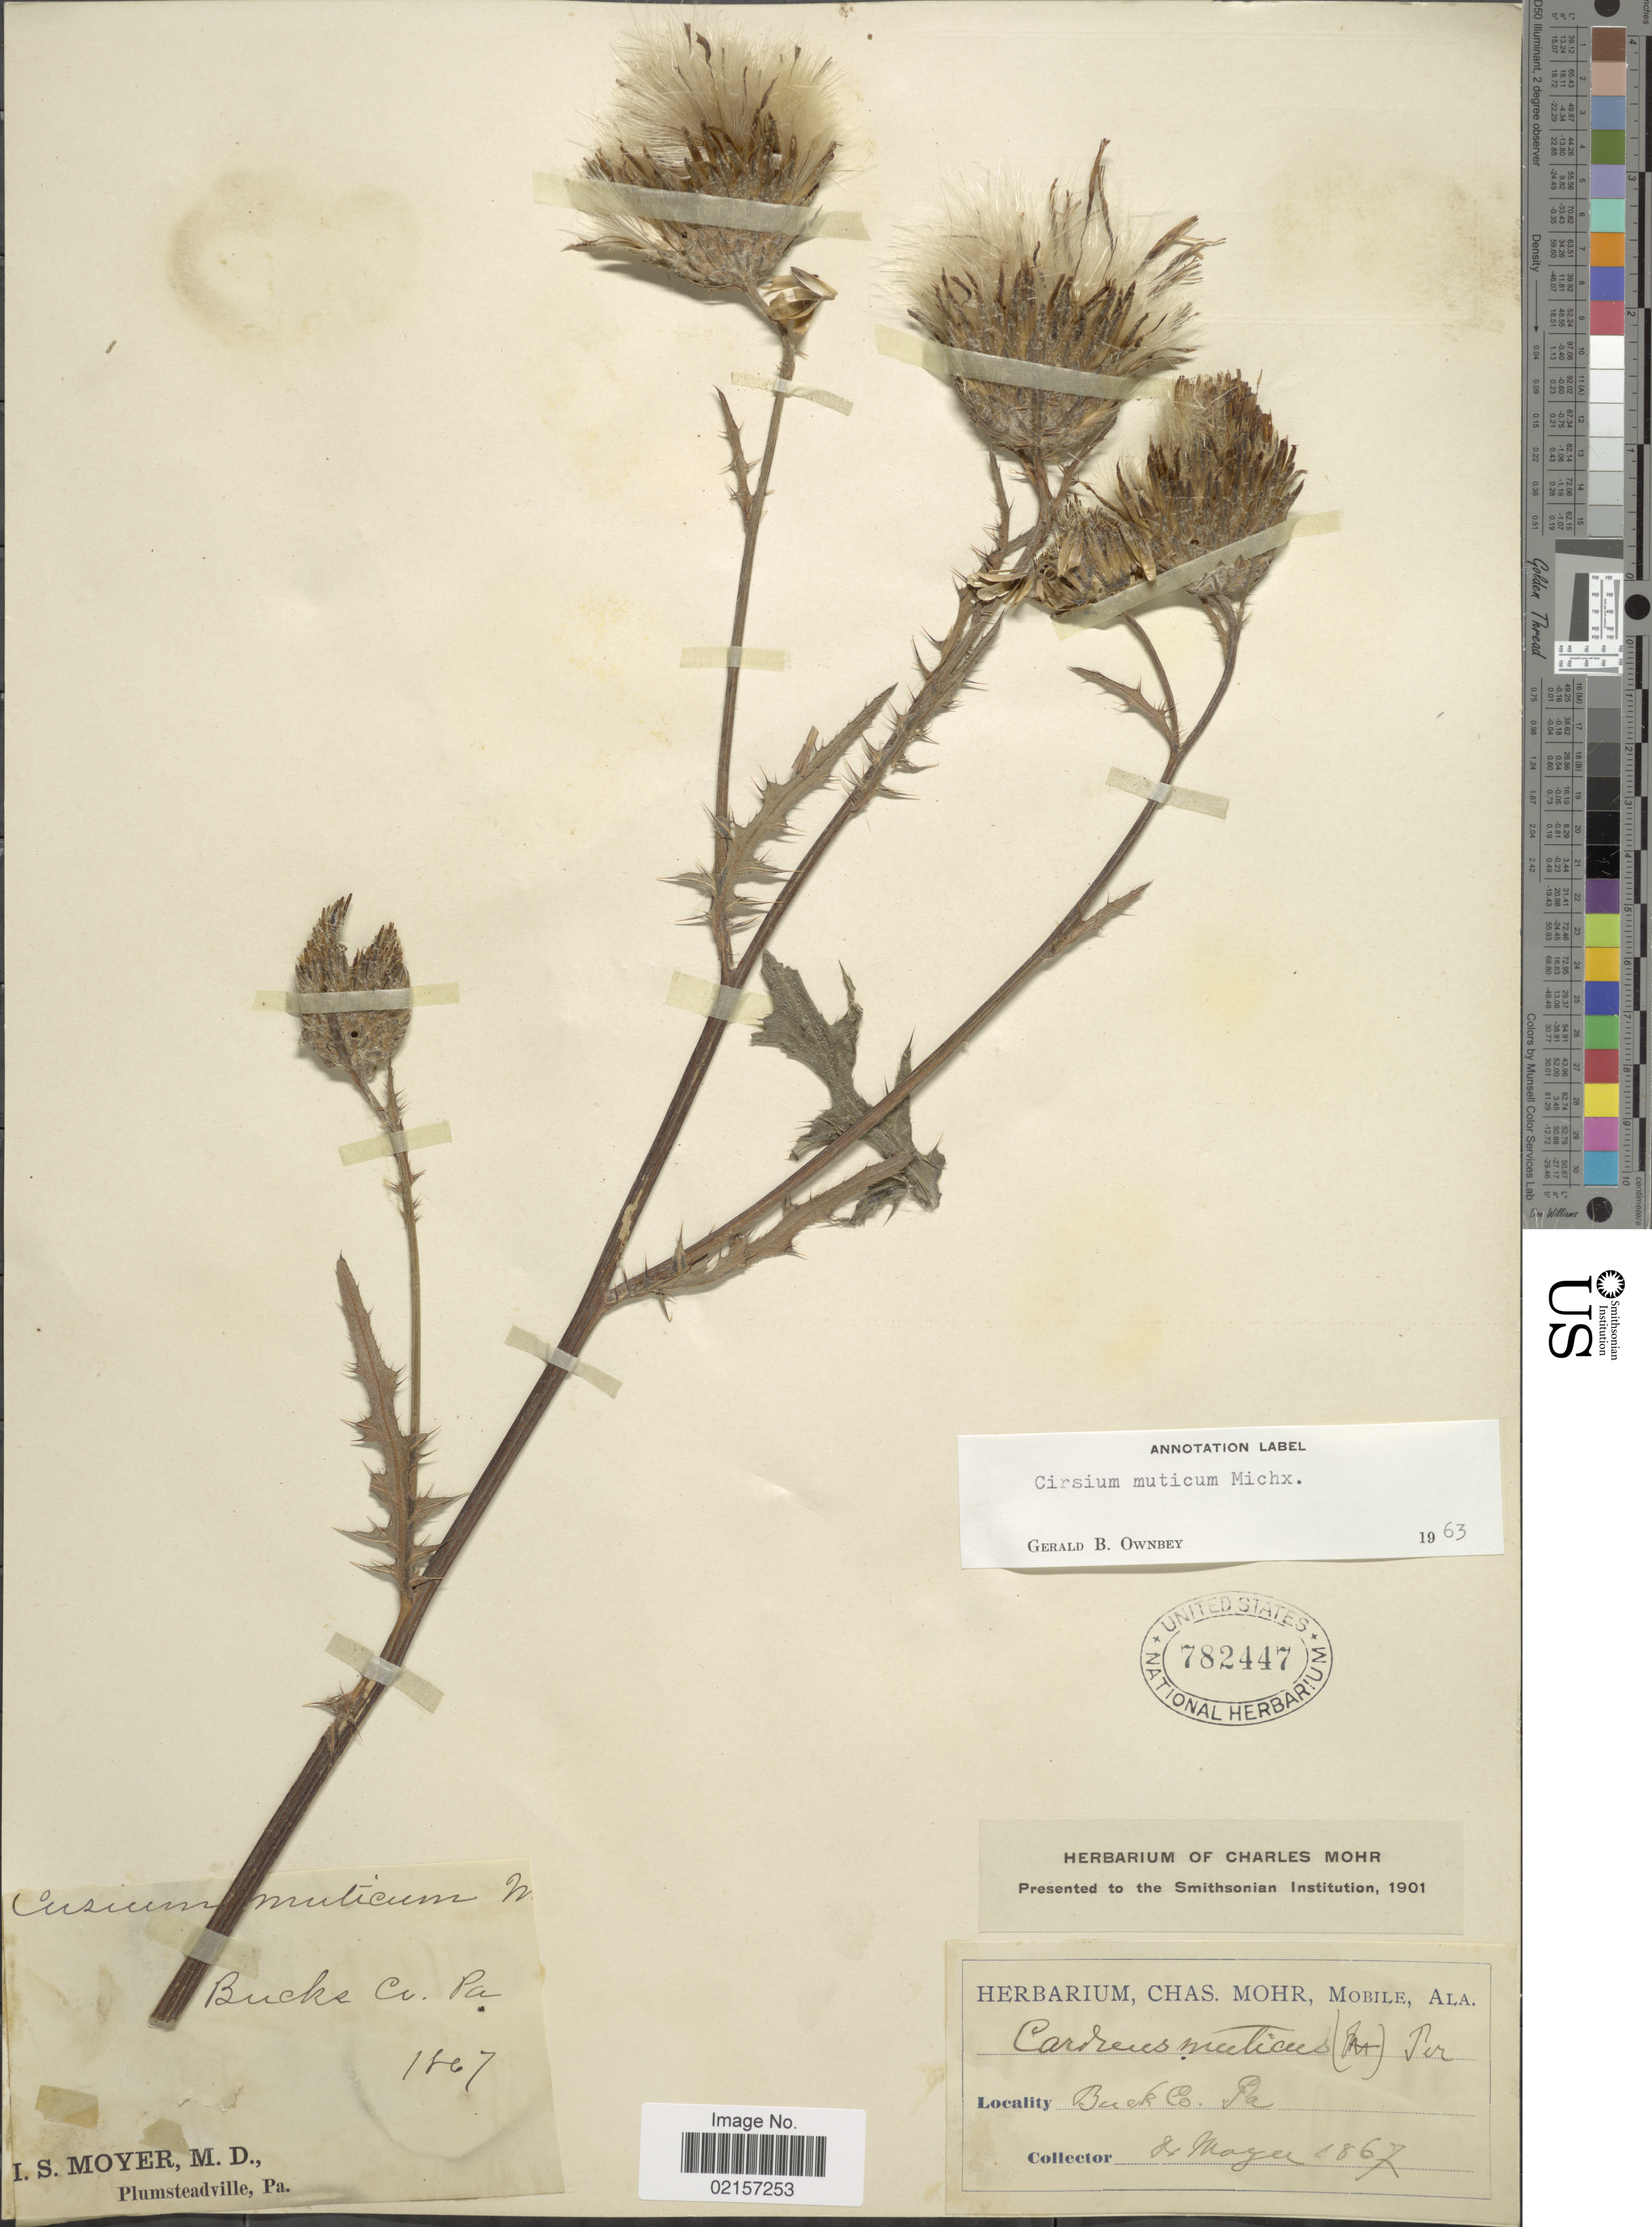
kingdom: Plantae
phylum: Tracheophyta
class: Magnoliopsida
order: Asterales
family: Asteraceae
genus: Cirsium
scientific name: Cirsium muticum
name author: Michx.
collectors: I. S. Moyer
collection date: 1867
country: United States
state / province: Pennsylvania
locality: Buck Co.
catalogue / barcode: US 782447